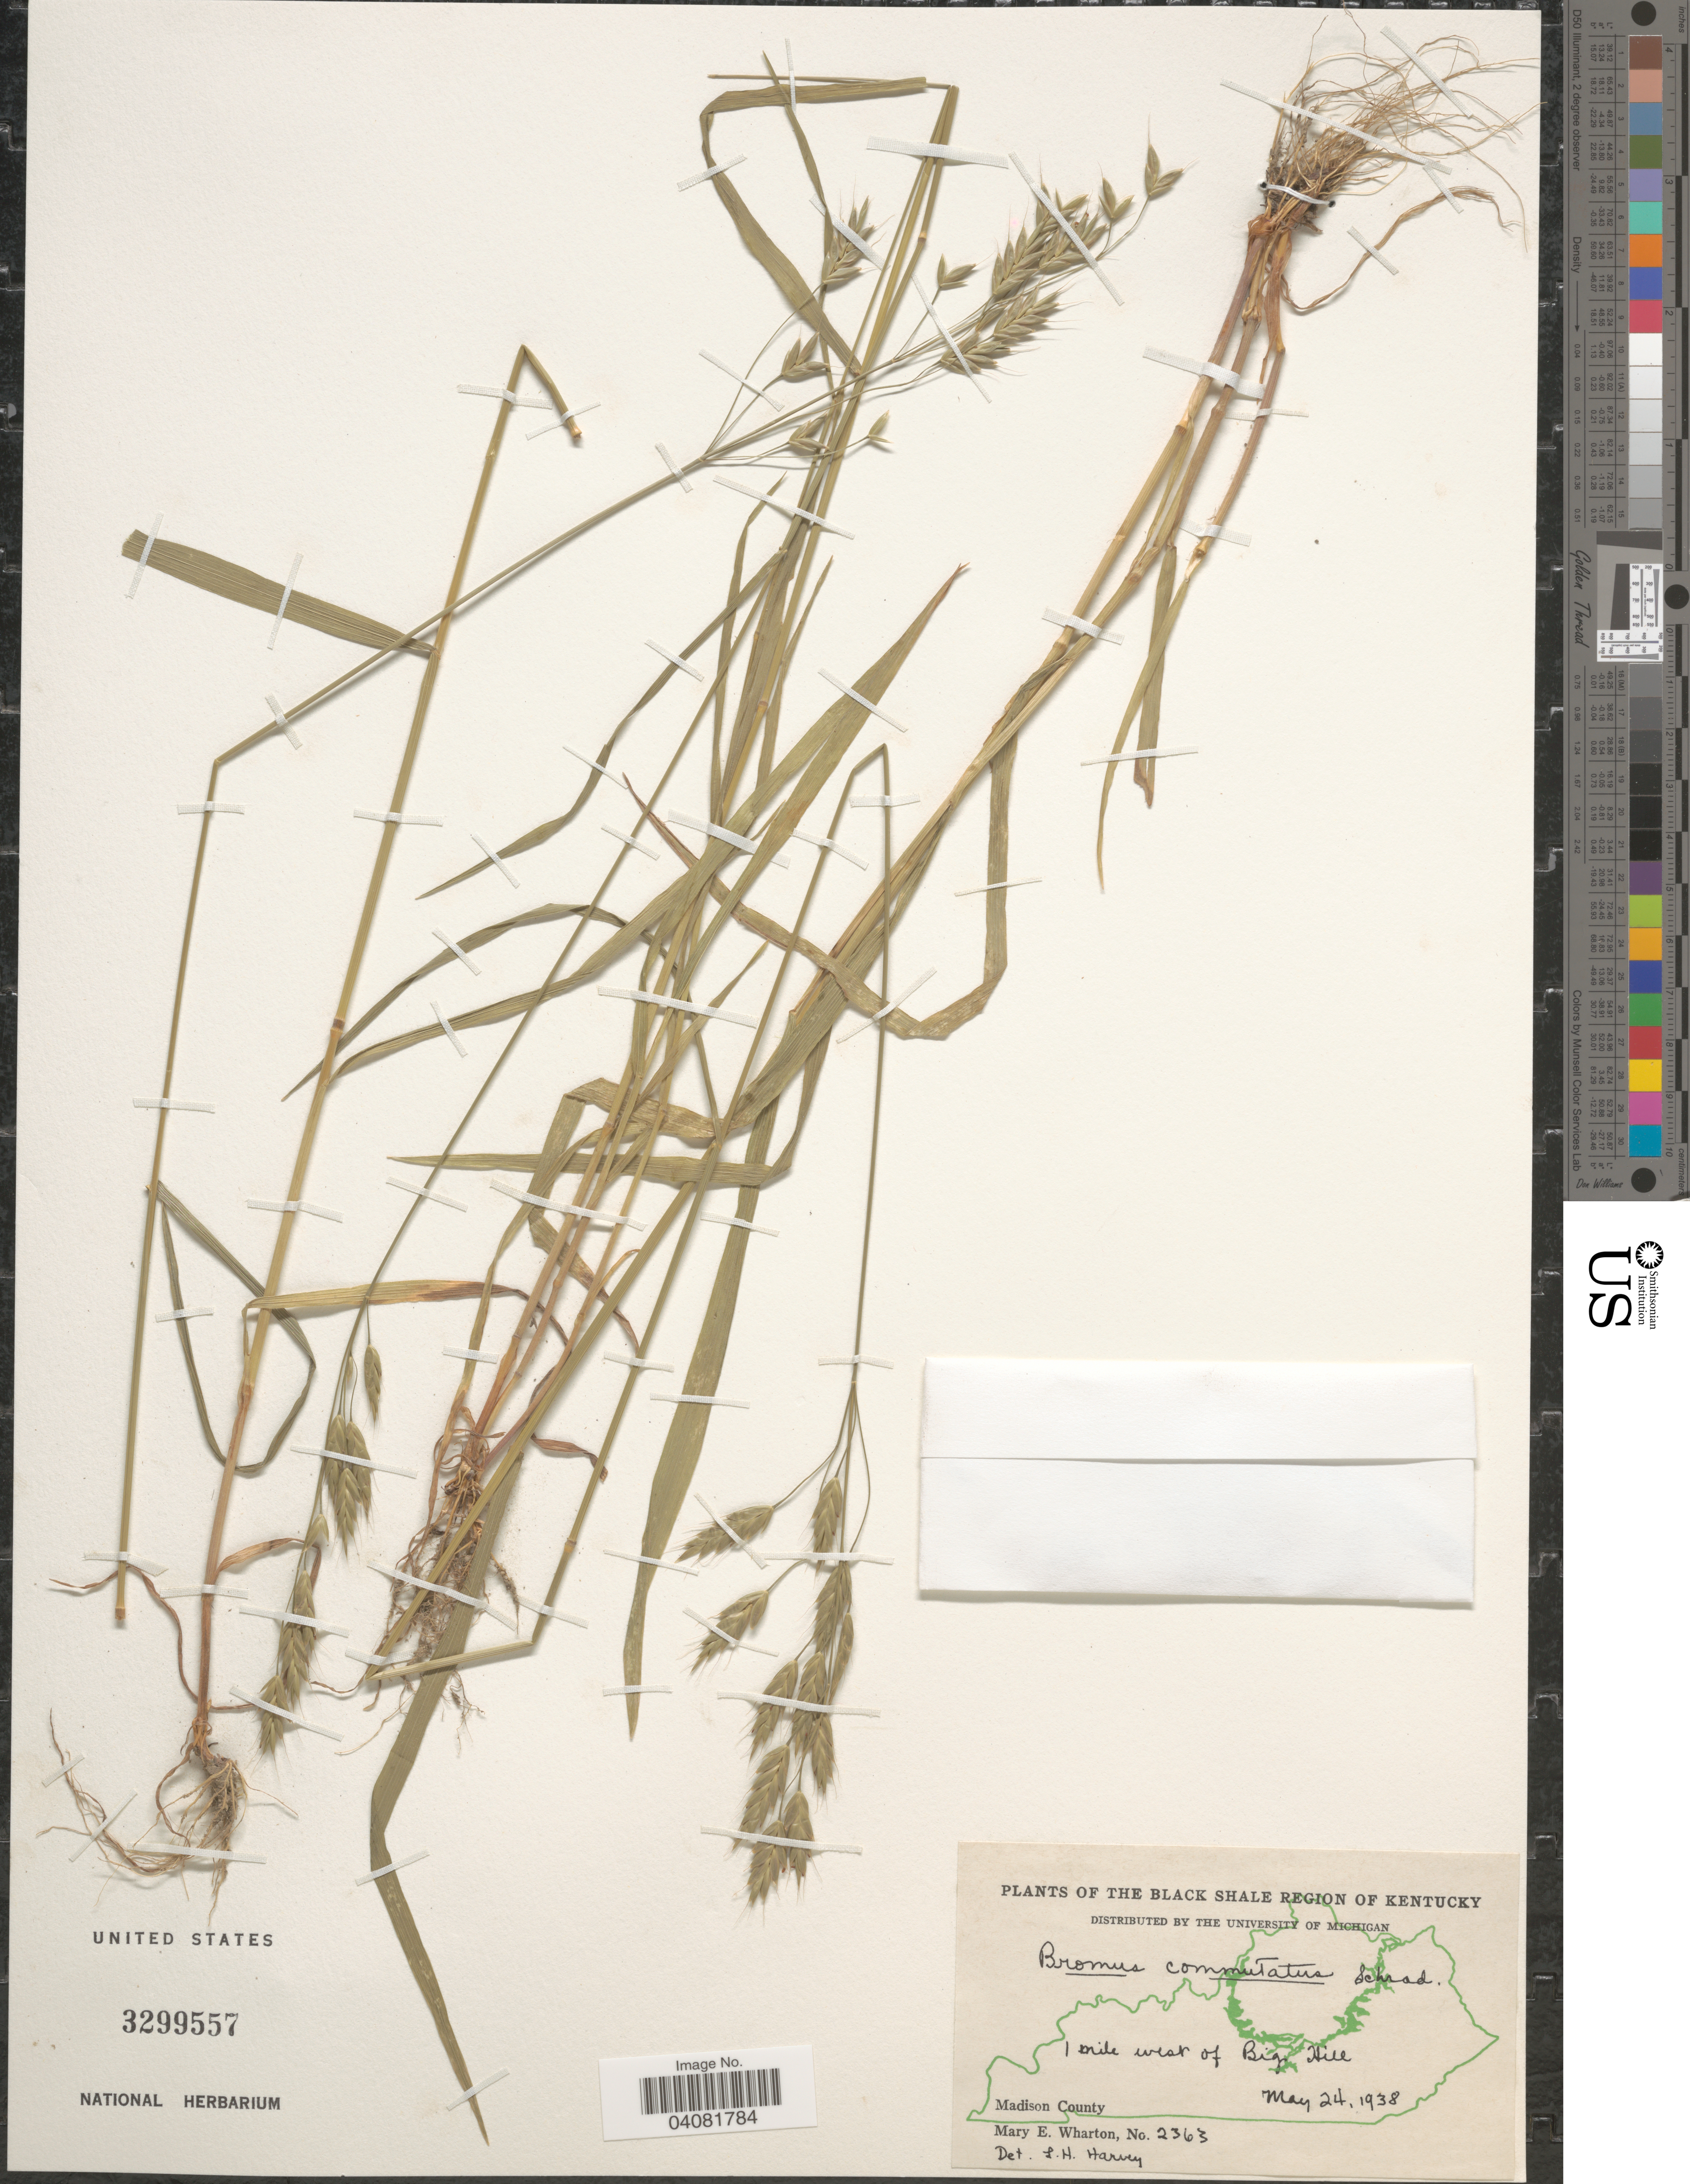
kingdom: Plantae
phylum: Tracheophyta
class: Liliopsida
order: Poales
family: Poaceae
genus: Bromus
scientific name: Bromus commutatus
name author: Schrad.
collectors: M. Wharton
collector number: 2363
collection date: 1938-05-24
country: United States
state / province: Kentucky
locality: The Black Shale Region of Kentucky. 1 mile west of Big Hill. Madison County.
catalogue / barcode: US 3299557